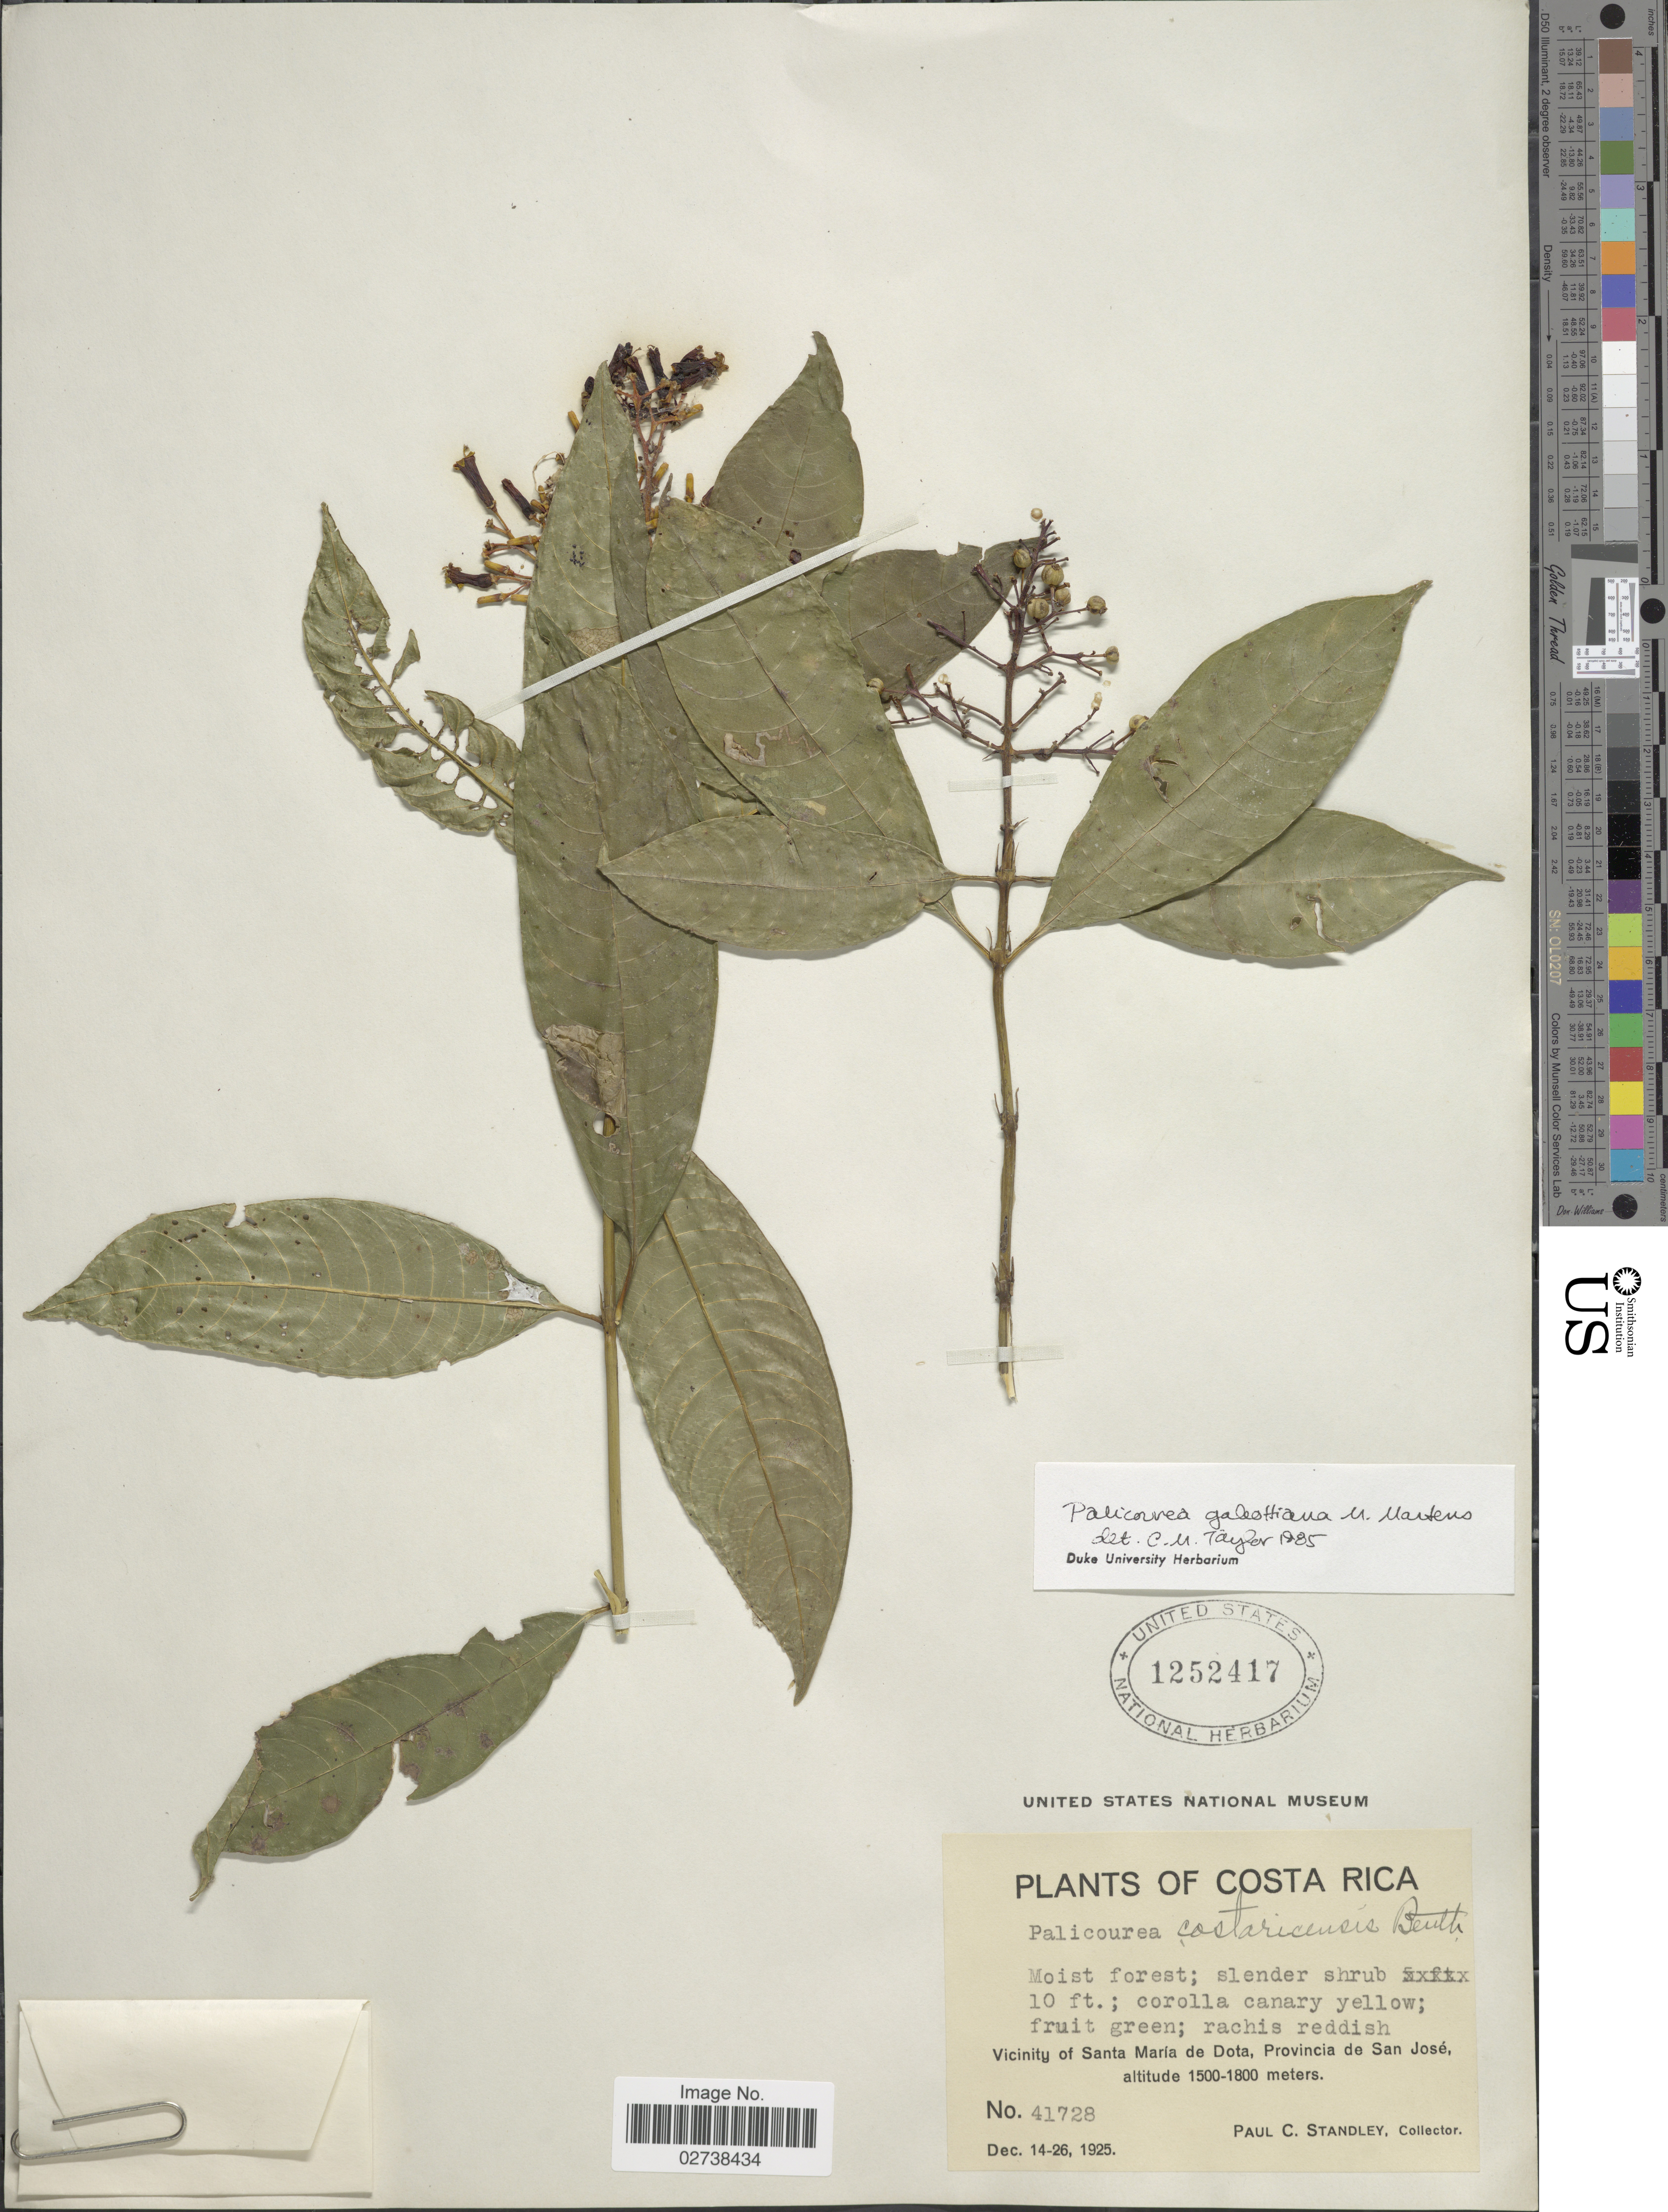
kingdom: Plantae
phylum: Tracheophyta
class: Magnoliopsida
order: Gentianales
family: Rubiaceae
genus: Palicourea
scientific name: Palicourea galeottiana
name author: M. Martens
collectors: P. C. Standley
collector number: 41728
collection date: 1925-12-14/1925-12-26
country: Costa Rica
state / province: San José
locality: Vicinity of Santa Maria de Dota, Provincia de San Jose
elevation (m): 1500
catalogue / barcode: US 1252417